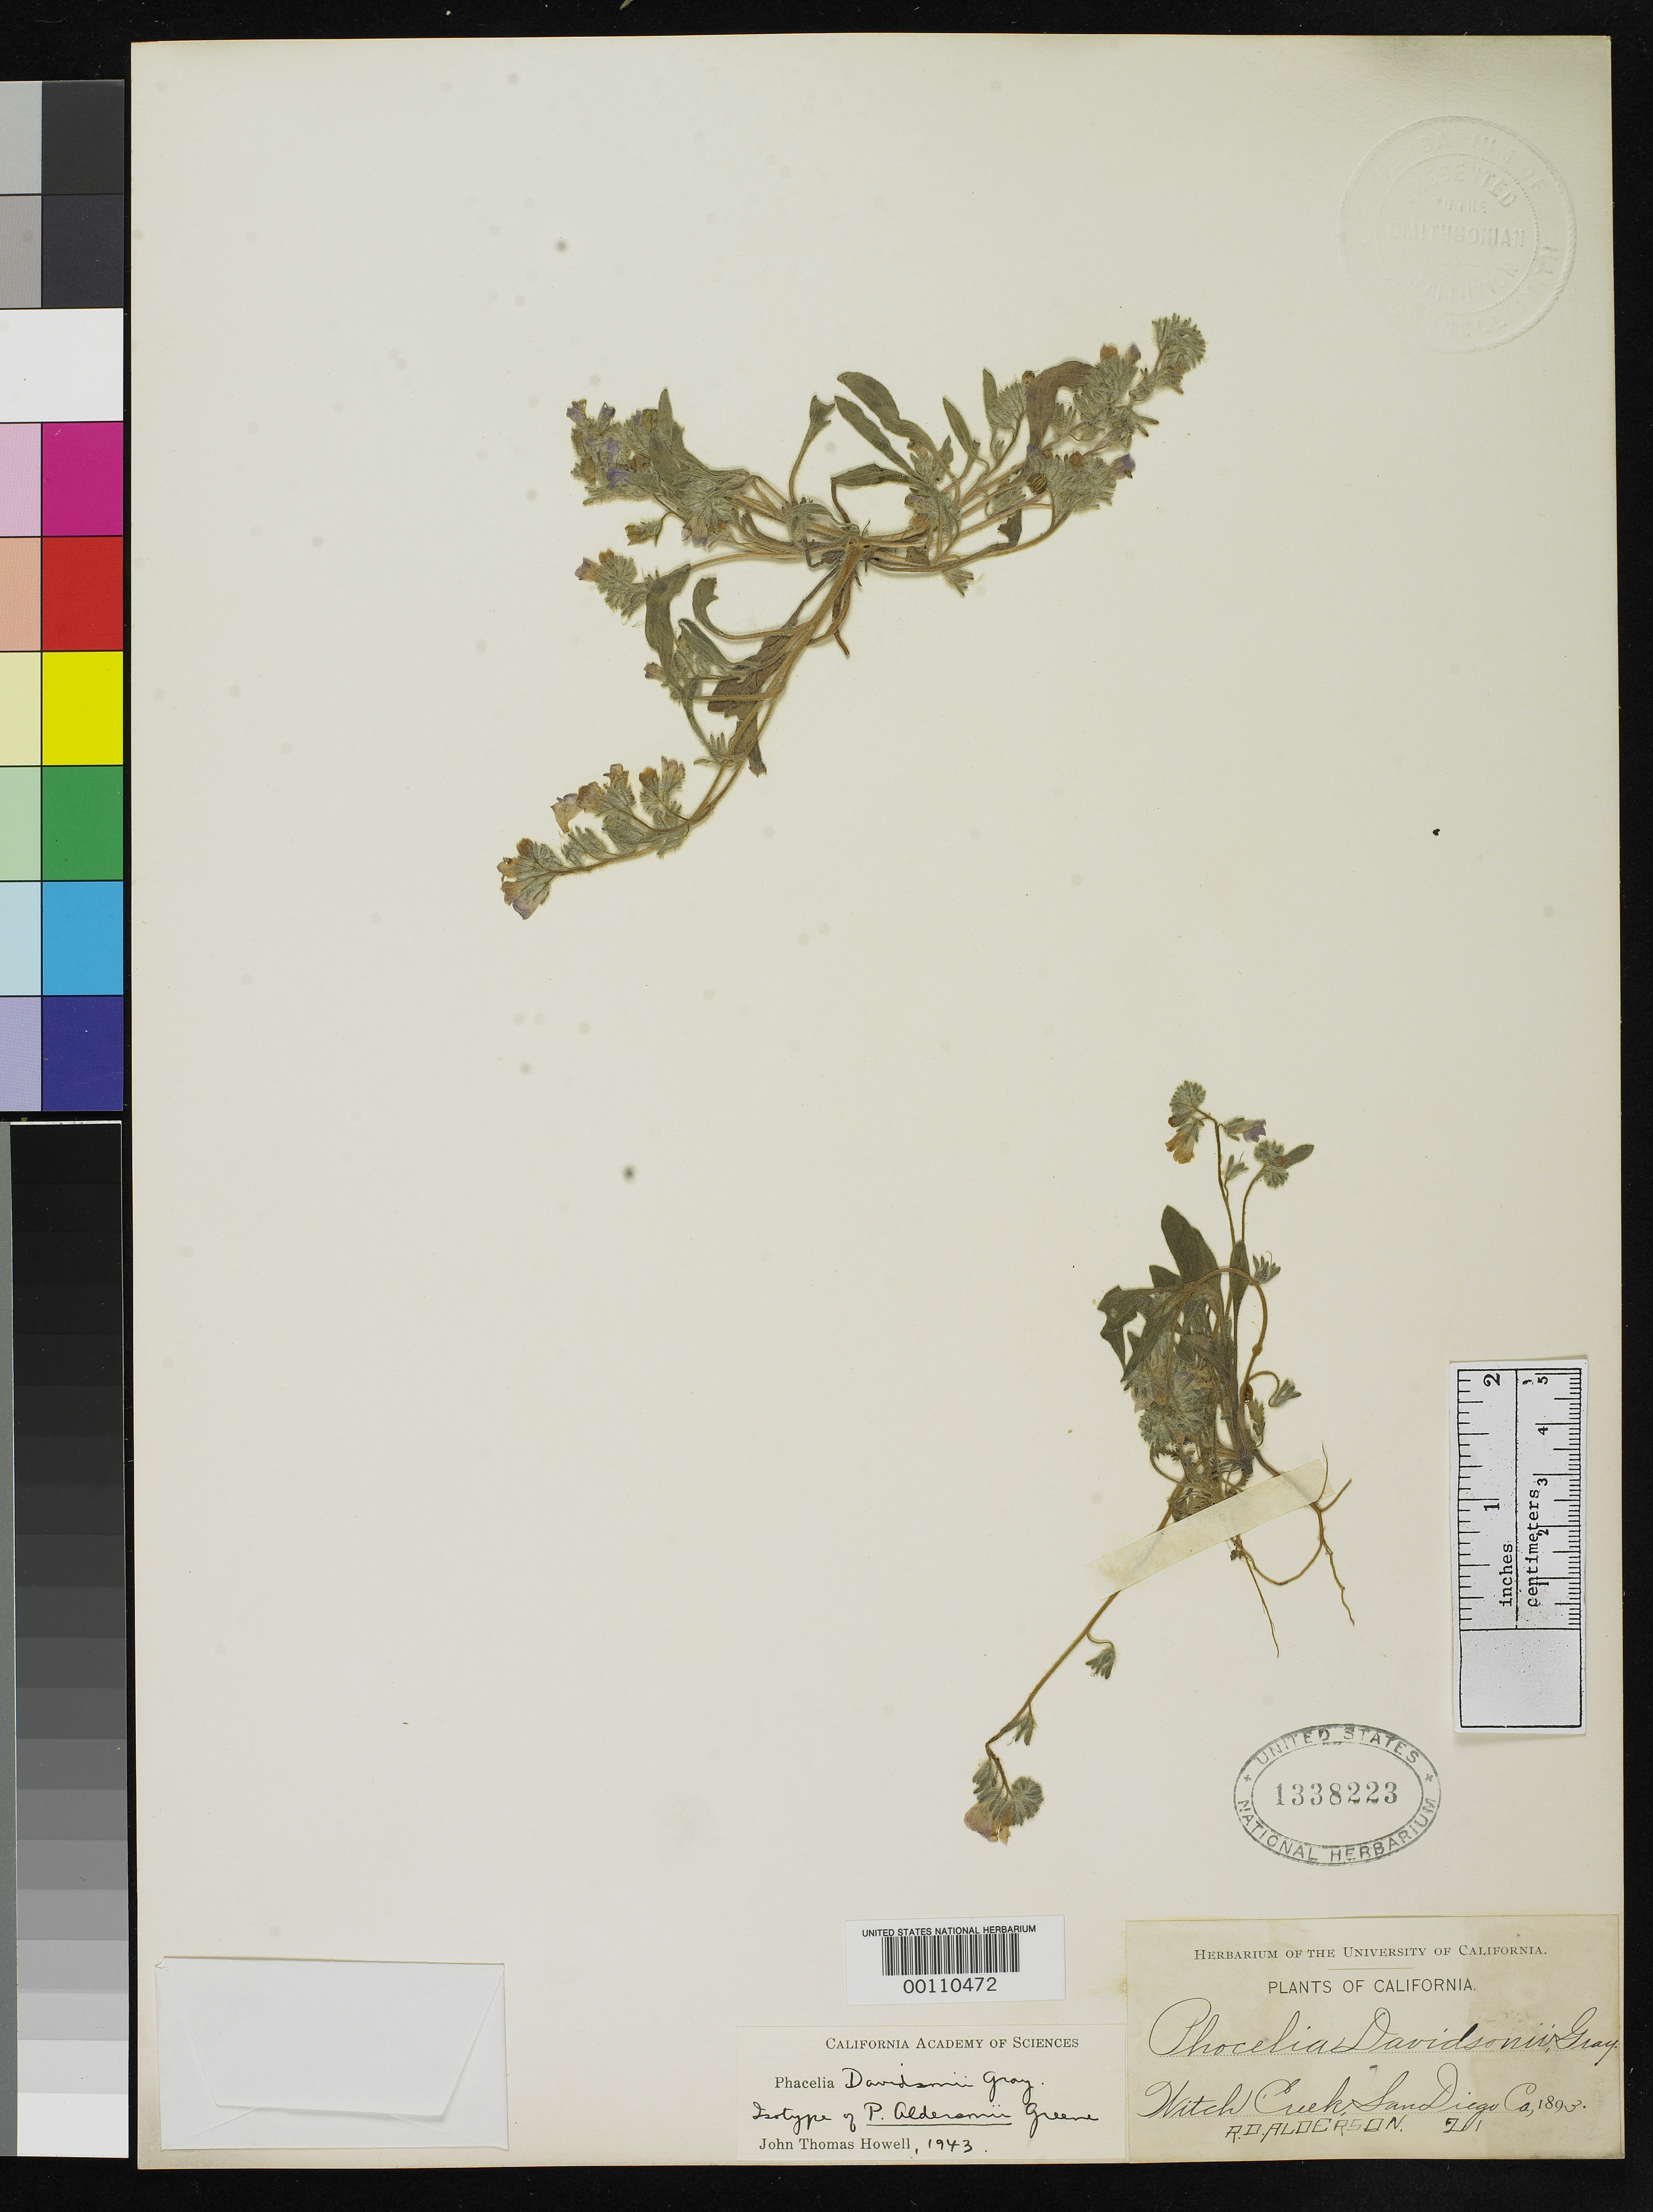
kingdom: Plantae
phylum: Tracheophyta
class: Magnoliopsida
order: Boraginales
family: Hydrophyllaceae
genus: Phacelia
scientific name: Phacelia aldersonii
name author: Greene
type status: Isotype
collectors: R. Alderson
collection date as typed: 1893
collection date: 1893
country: United States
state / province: California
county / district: San Diego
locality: Witch Creek.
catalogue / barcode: US 1338223